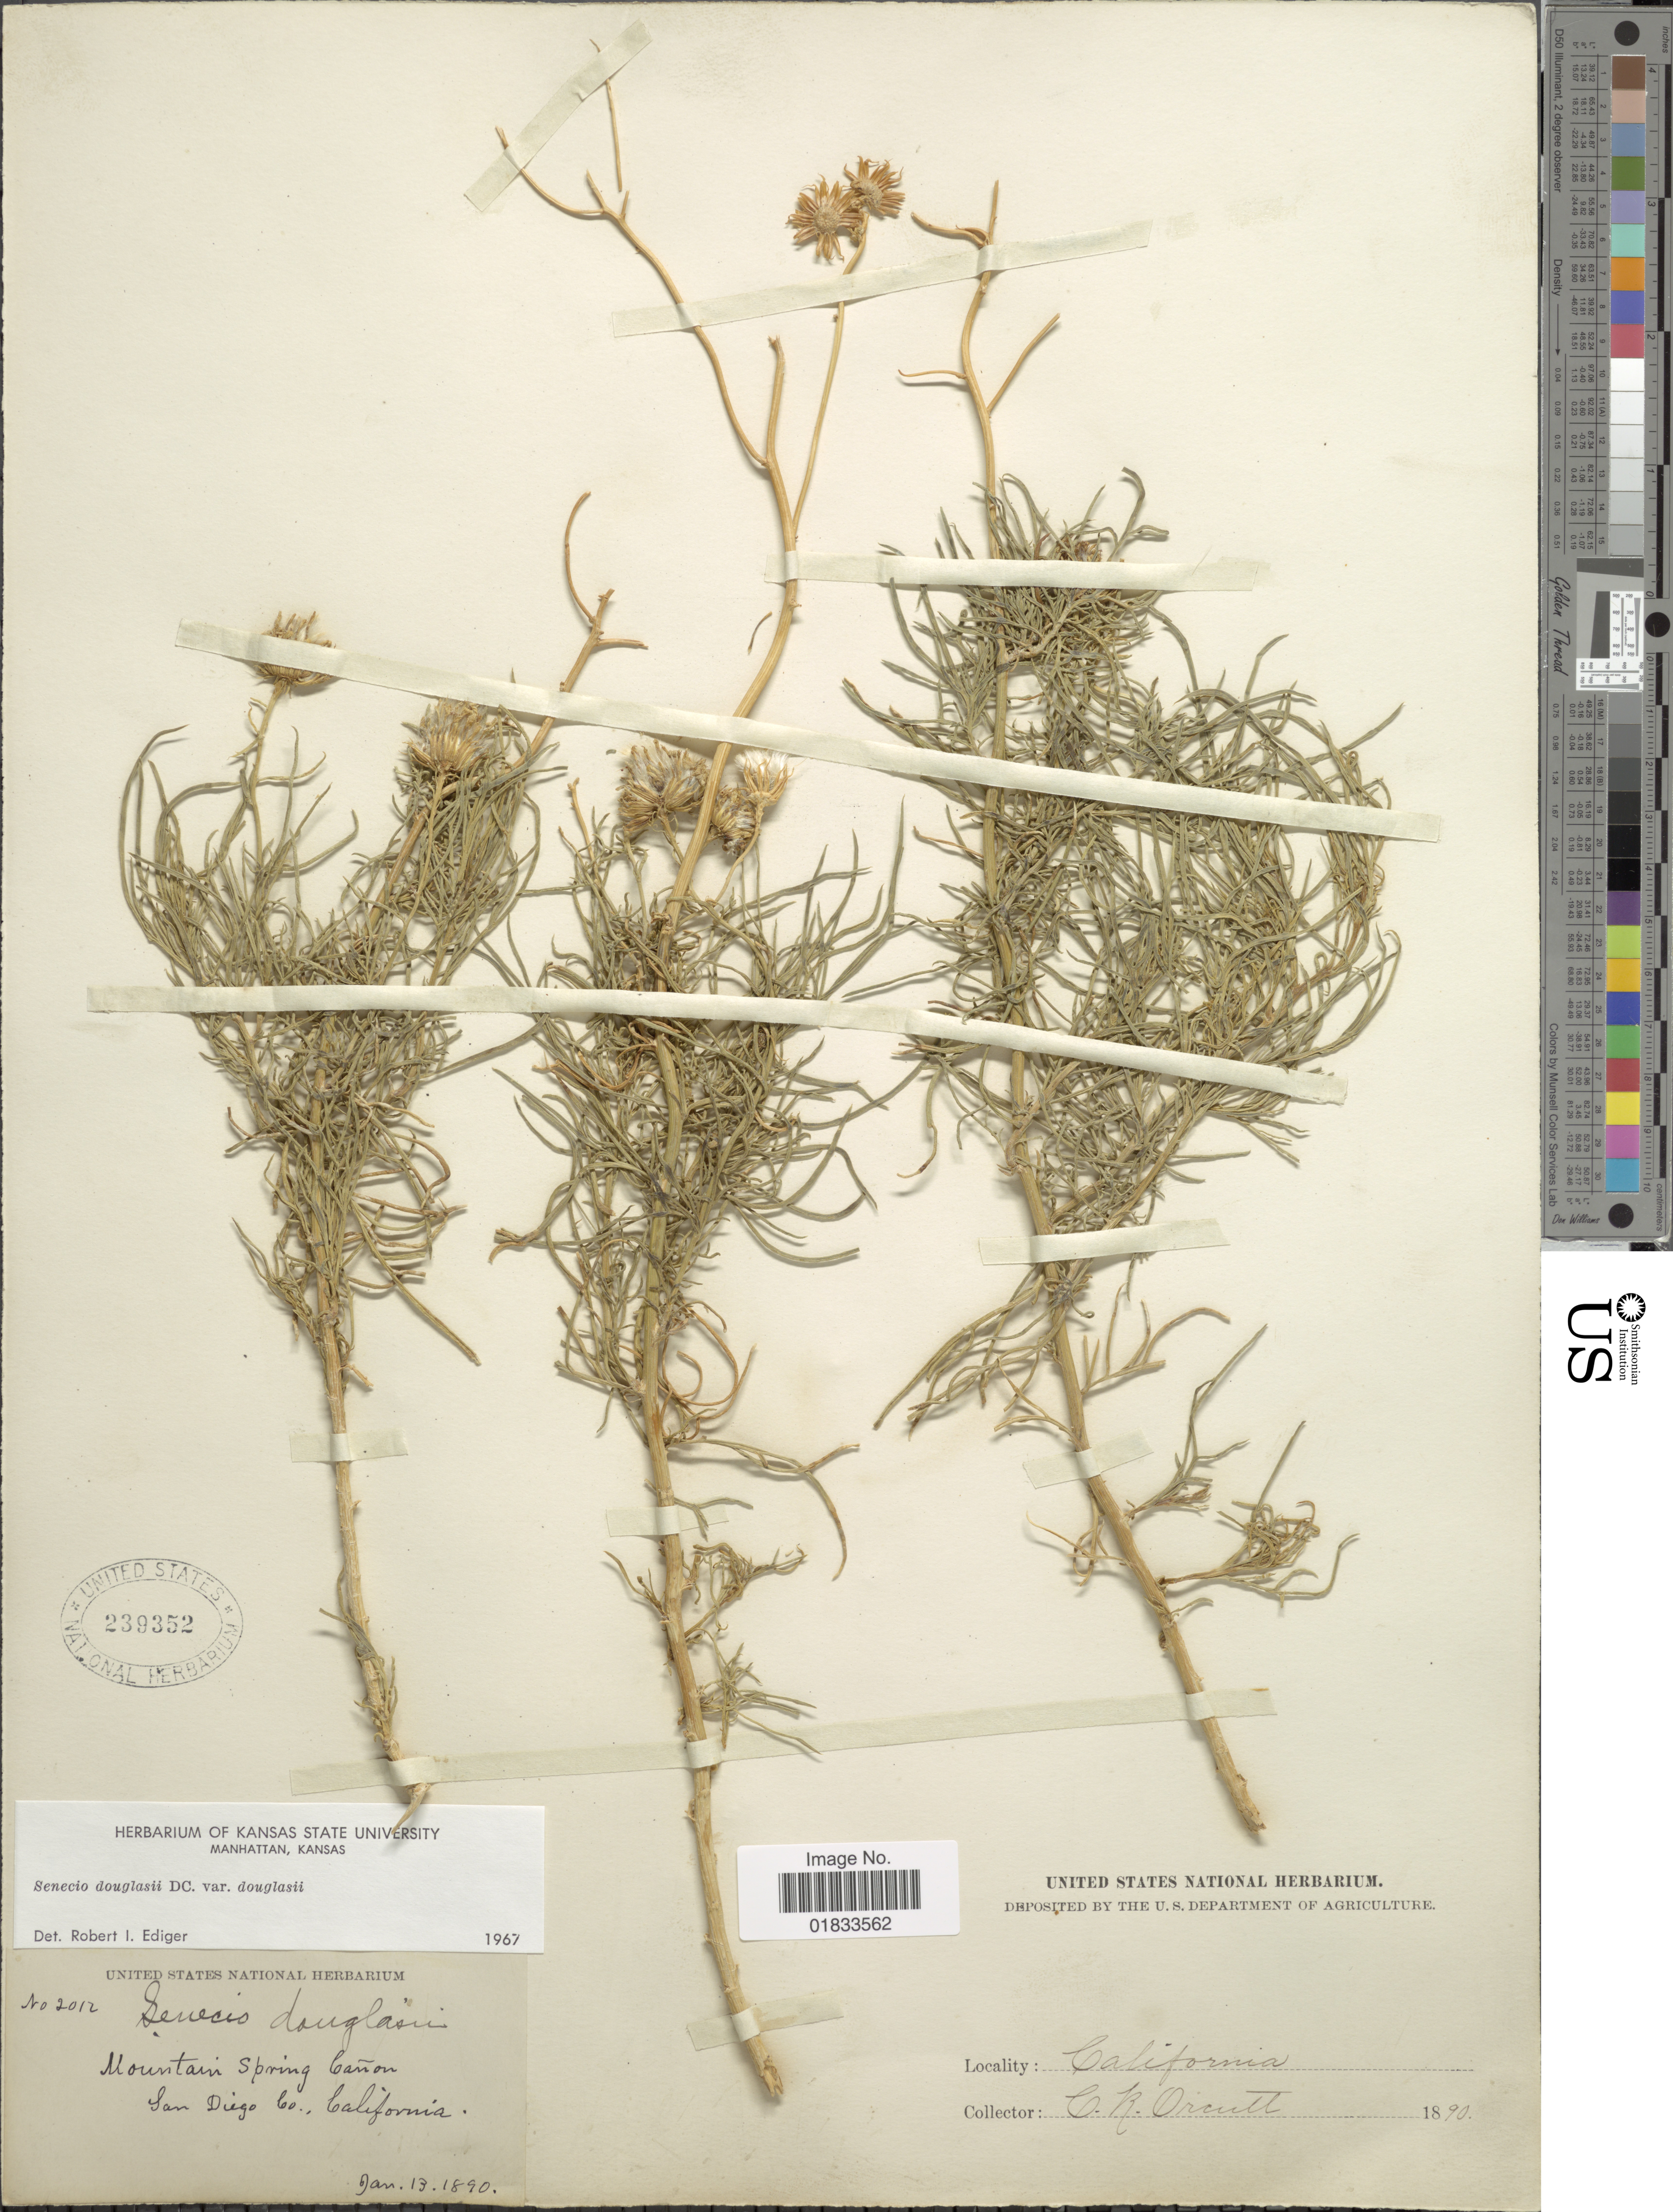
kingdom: Plantae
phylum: Tracheophyta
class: Magnoliopsida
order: Asterales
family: Asteraceae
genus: Senecio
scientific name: Senecio flaccidus var. douglasii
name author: (DC.) B.L. Turner & T.M. Barkley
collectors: C. R. Orcutt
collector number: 2012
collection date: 1890-01-13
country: United States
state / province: California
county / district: San Diego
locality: Mountain Spring Canon, San Diego Co.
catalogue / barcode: US 239352